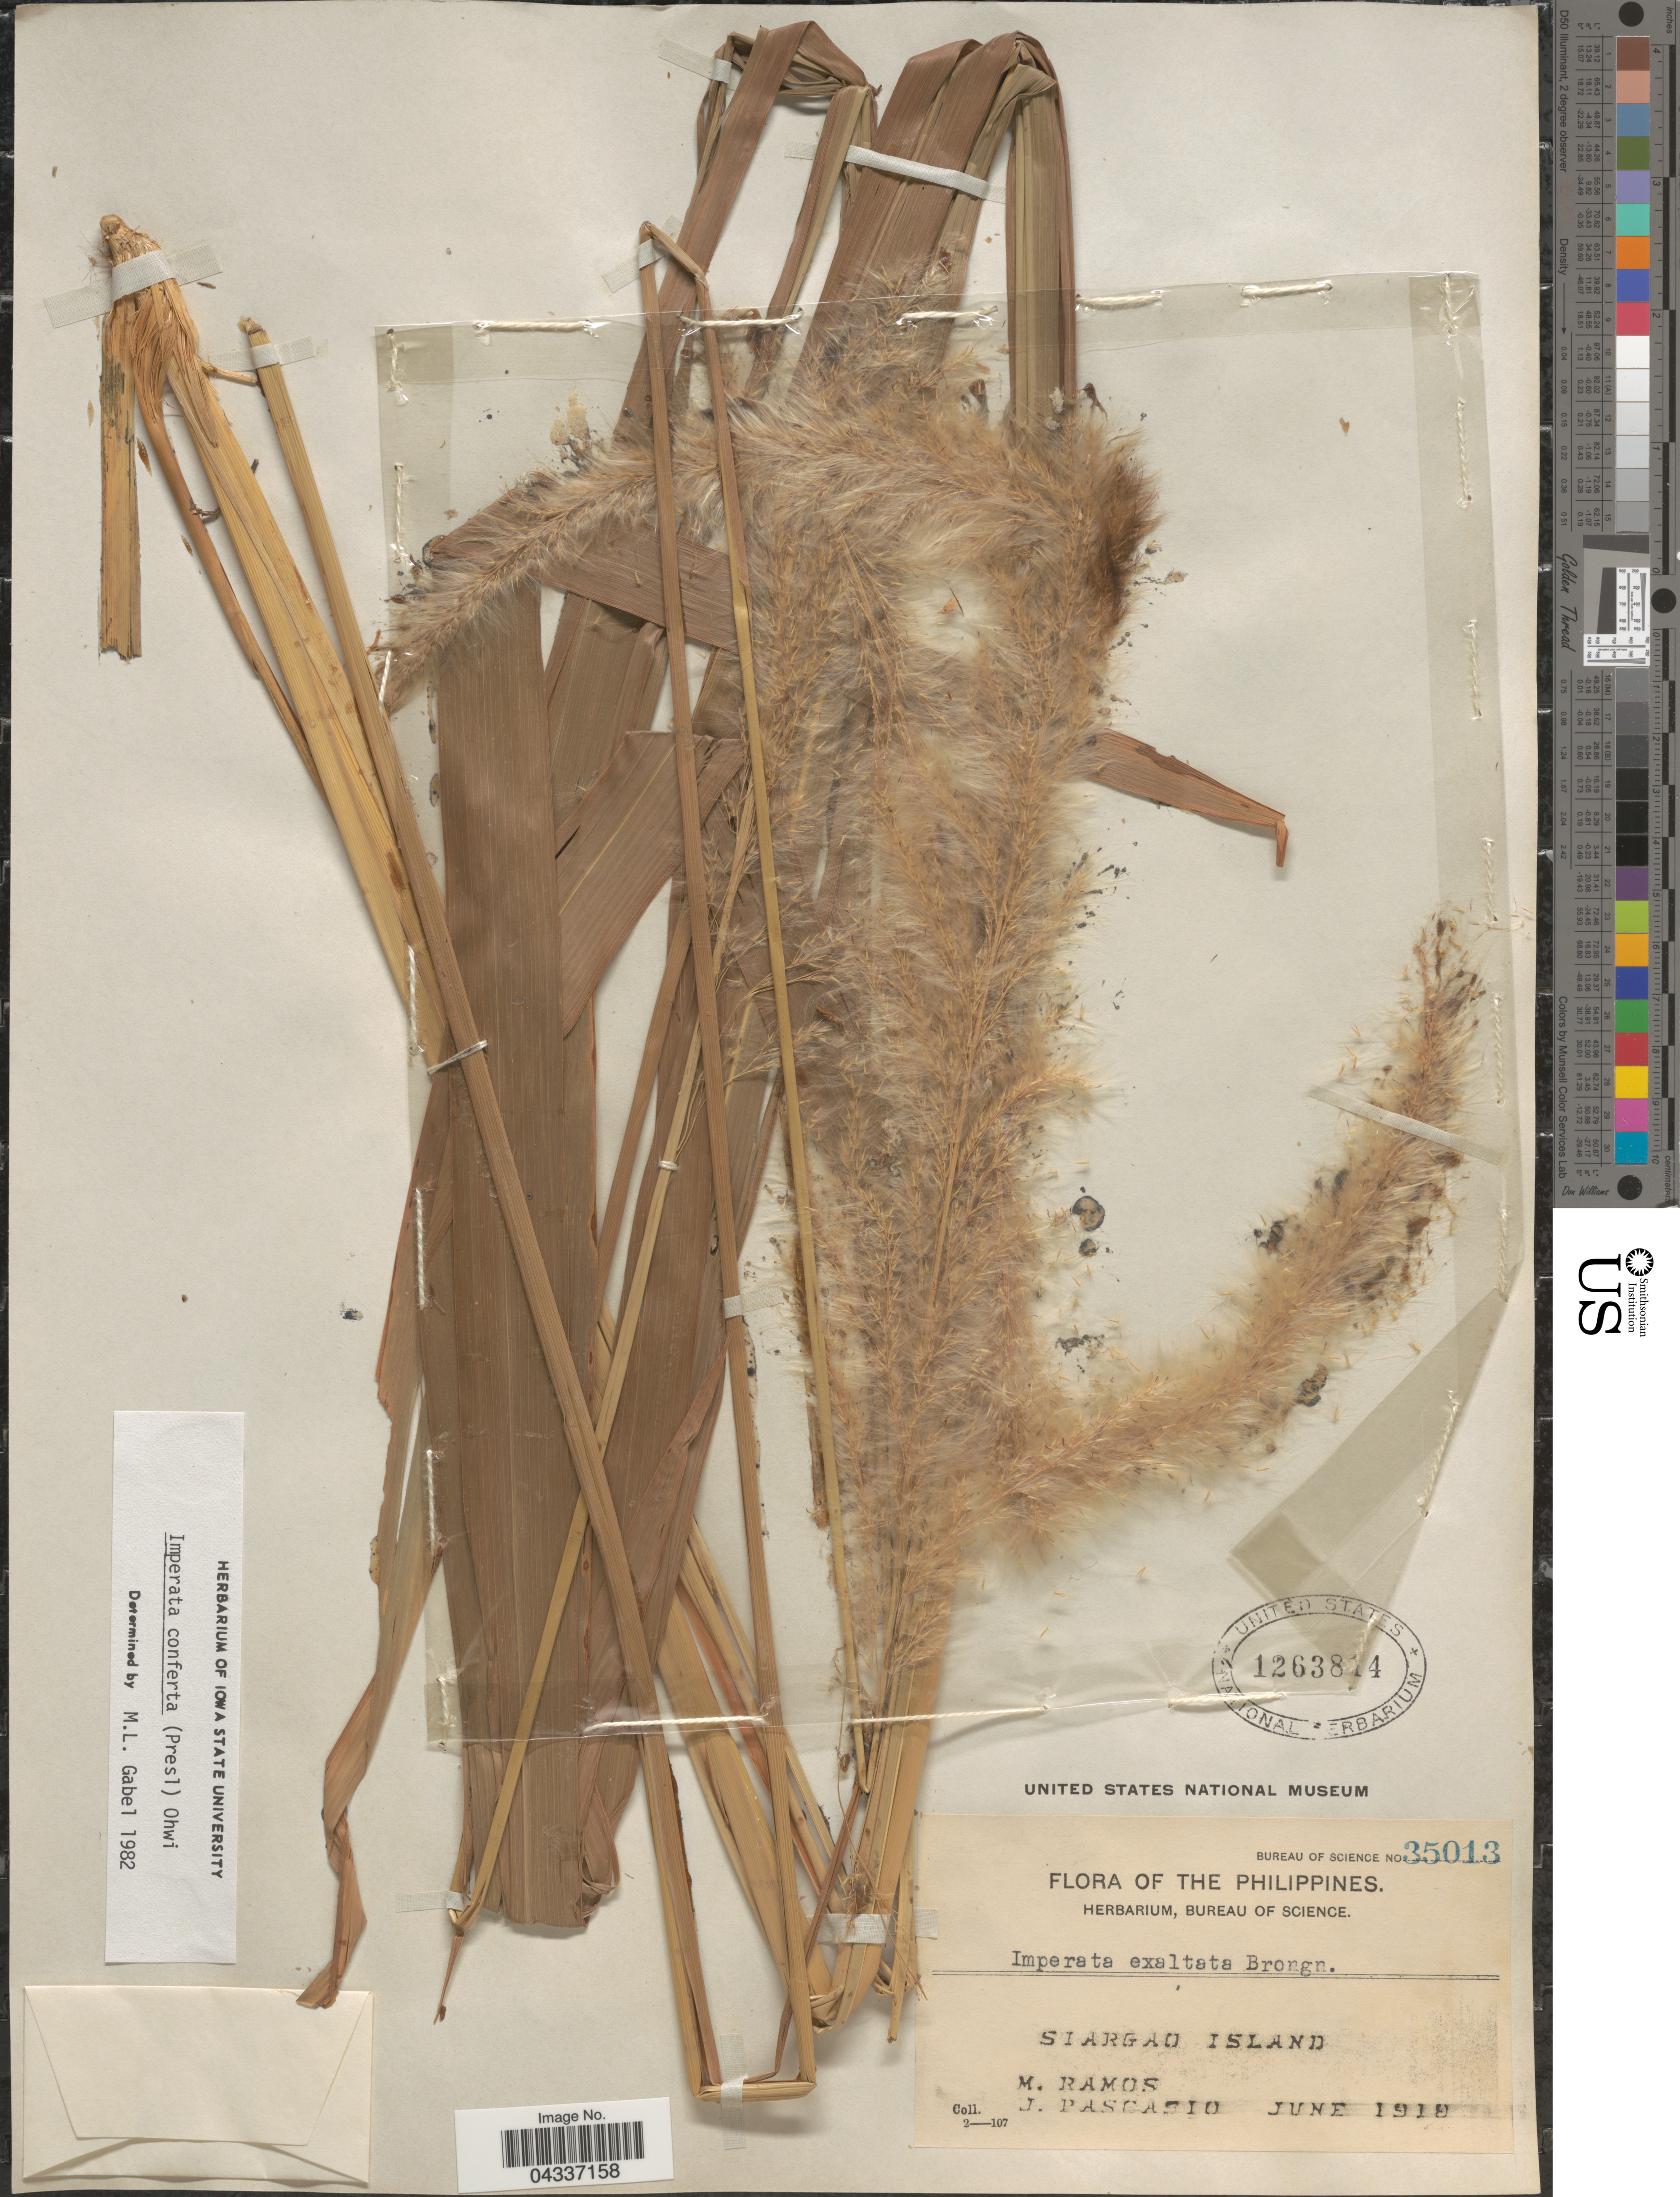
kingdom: Plantae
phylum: Tracheophyta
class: Liliopsida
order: Poales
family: Poaceae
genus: Imperata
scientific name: Imperata conferta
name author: (J. Presl) Ohwi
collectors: M. Ramos & J. Pascasio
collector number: Bureau of Science 35013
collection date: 1910-06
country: Philippines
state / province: Caraga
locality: Siargao Island.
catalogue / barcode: US 1263814